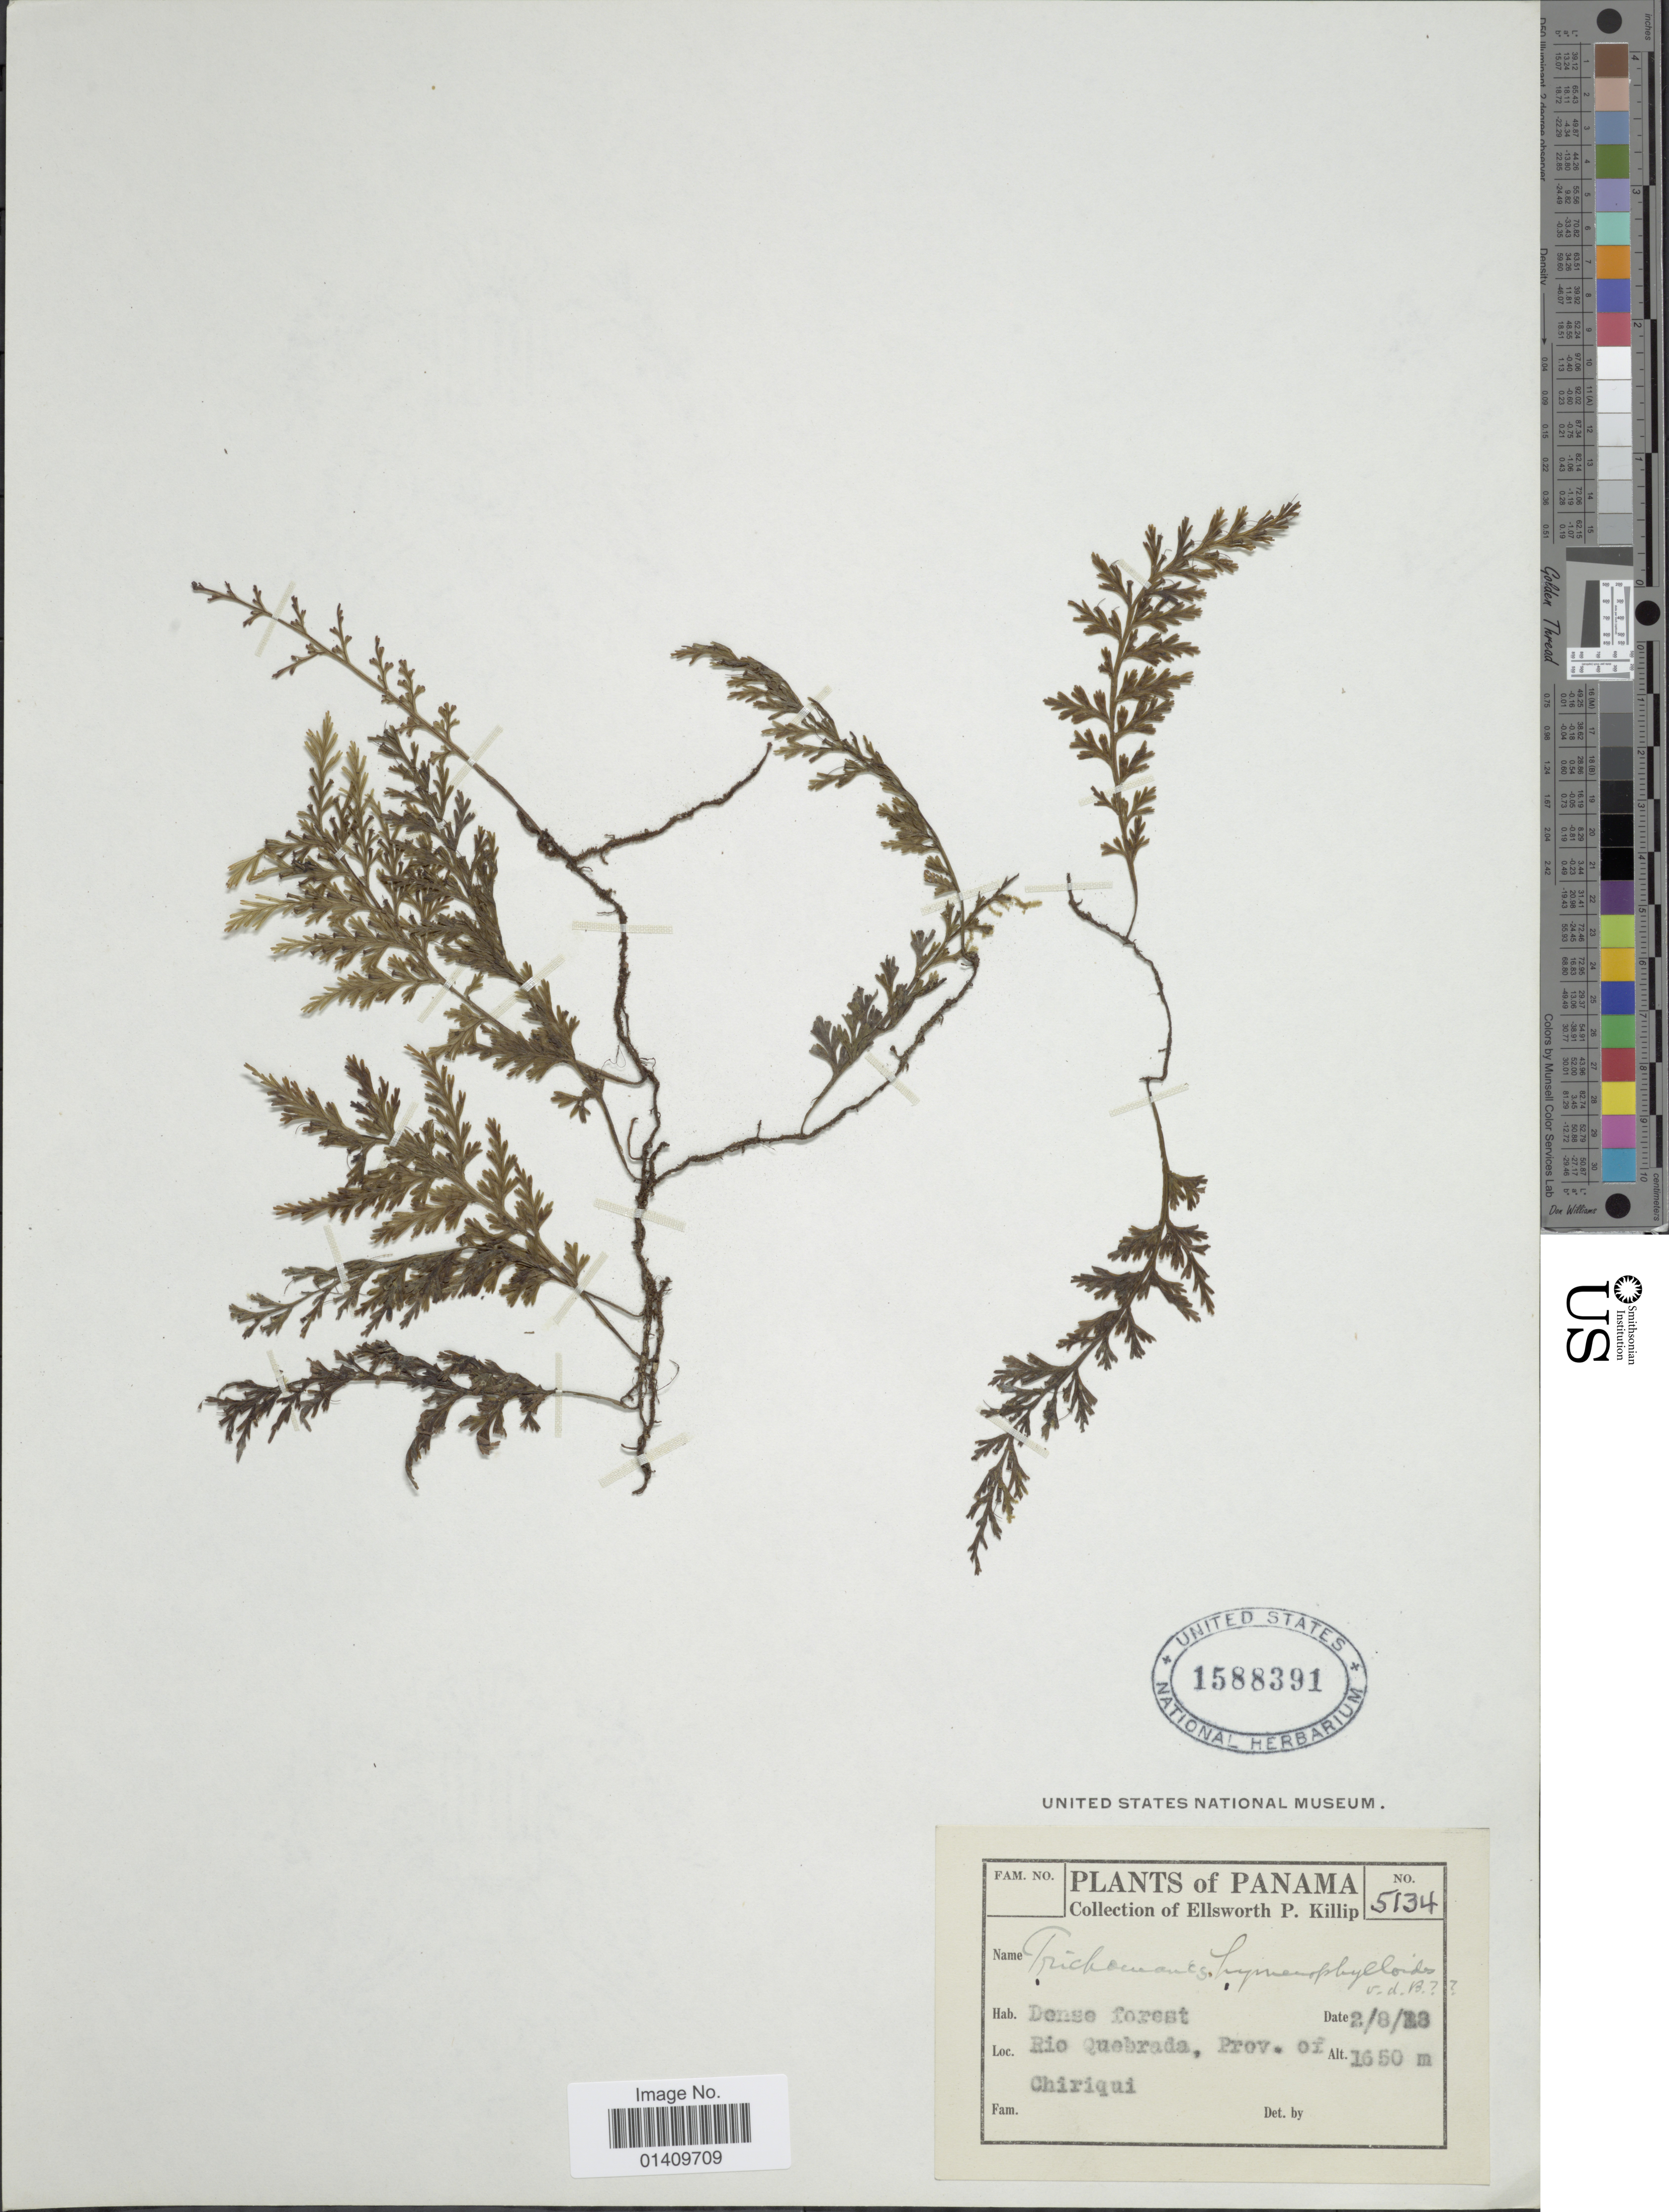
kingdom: Plantae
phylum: Tracheophyta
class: Polypodiopsida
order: Hymenophyllales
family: Hymenophyllaceae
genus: Polyphlebium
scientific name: Polyphlebium diaphanum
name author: (Kunth) Ebihara & Dubuisson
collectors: E. P. Killip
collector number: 5134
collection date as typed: Transcribed d/m/y: 2/8/18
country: Panama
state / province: Chiriqui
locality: Rio Quebrada prov. of Chiriqui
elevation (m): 1650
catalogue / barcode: US 1588391